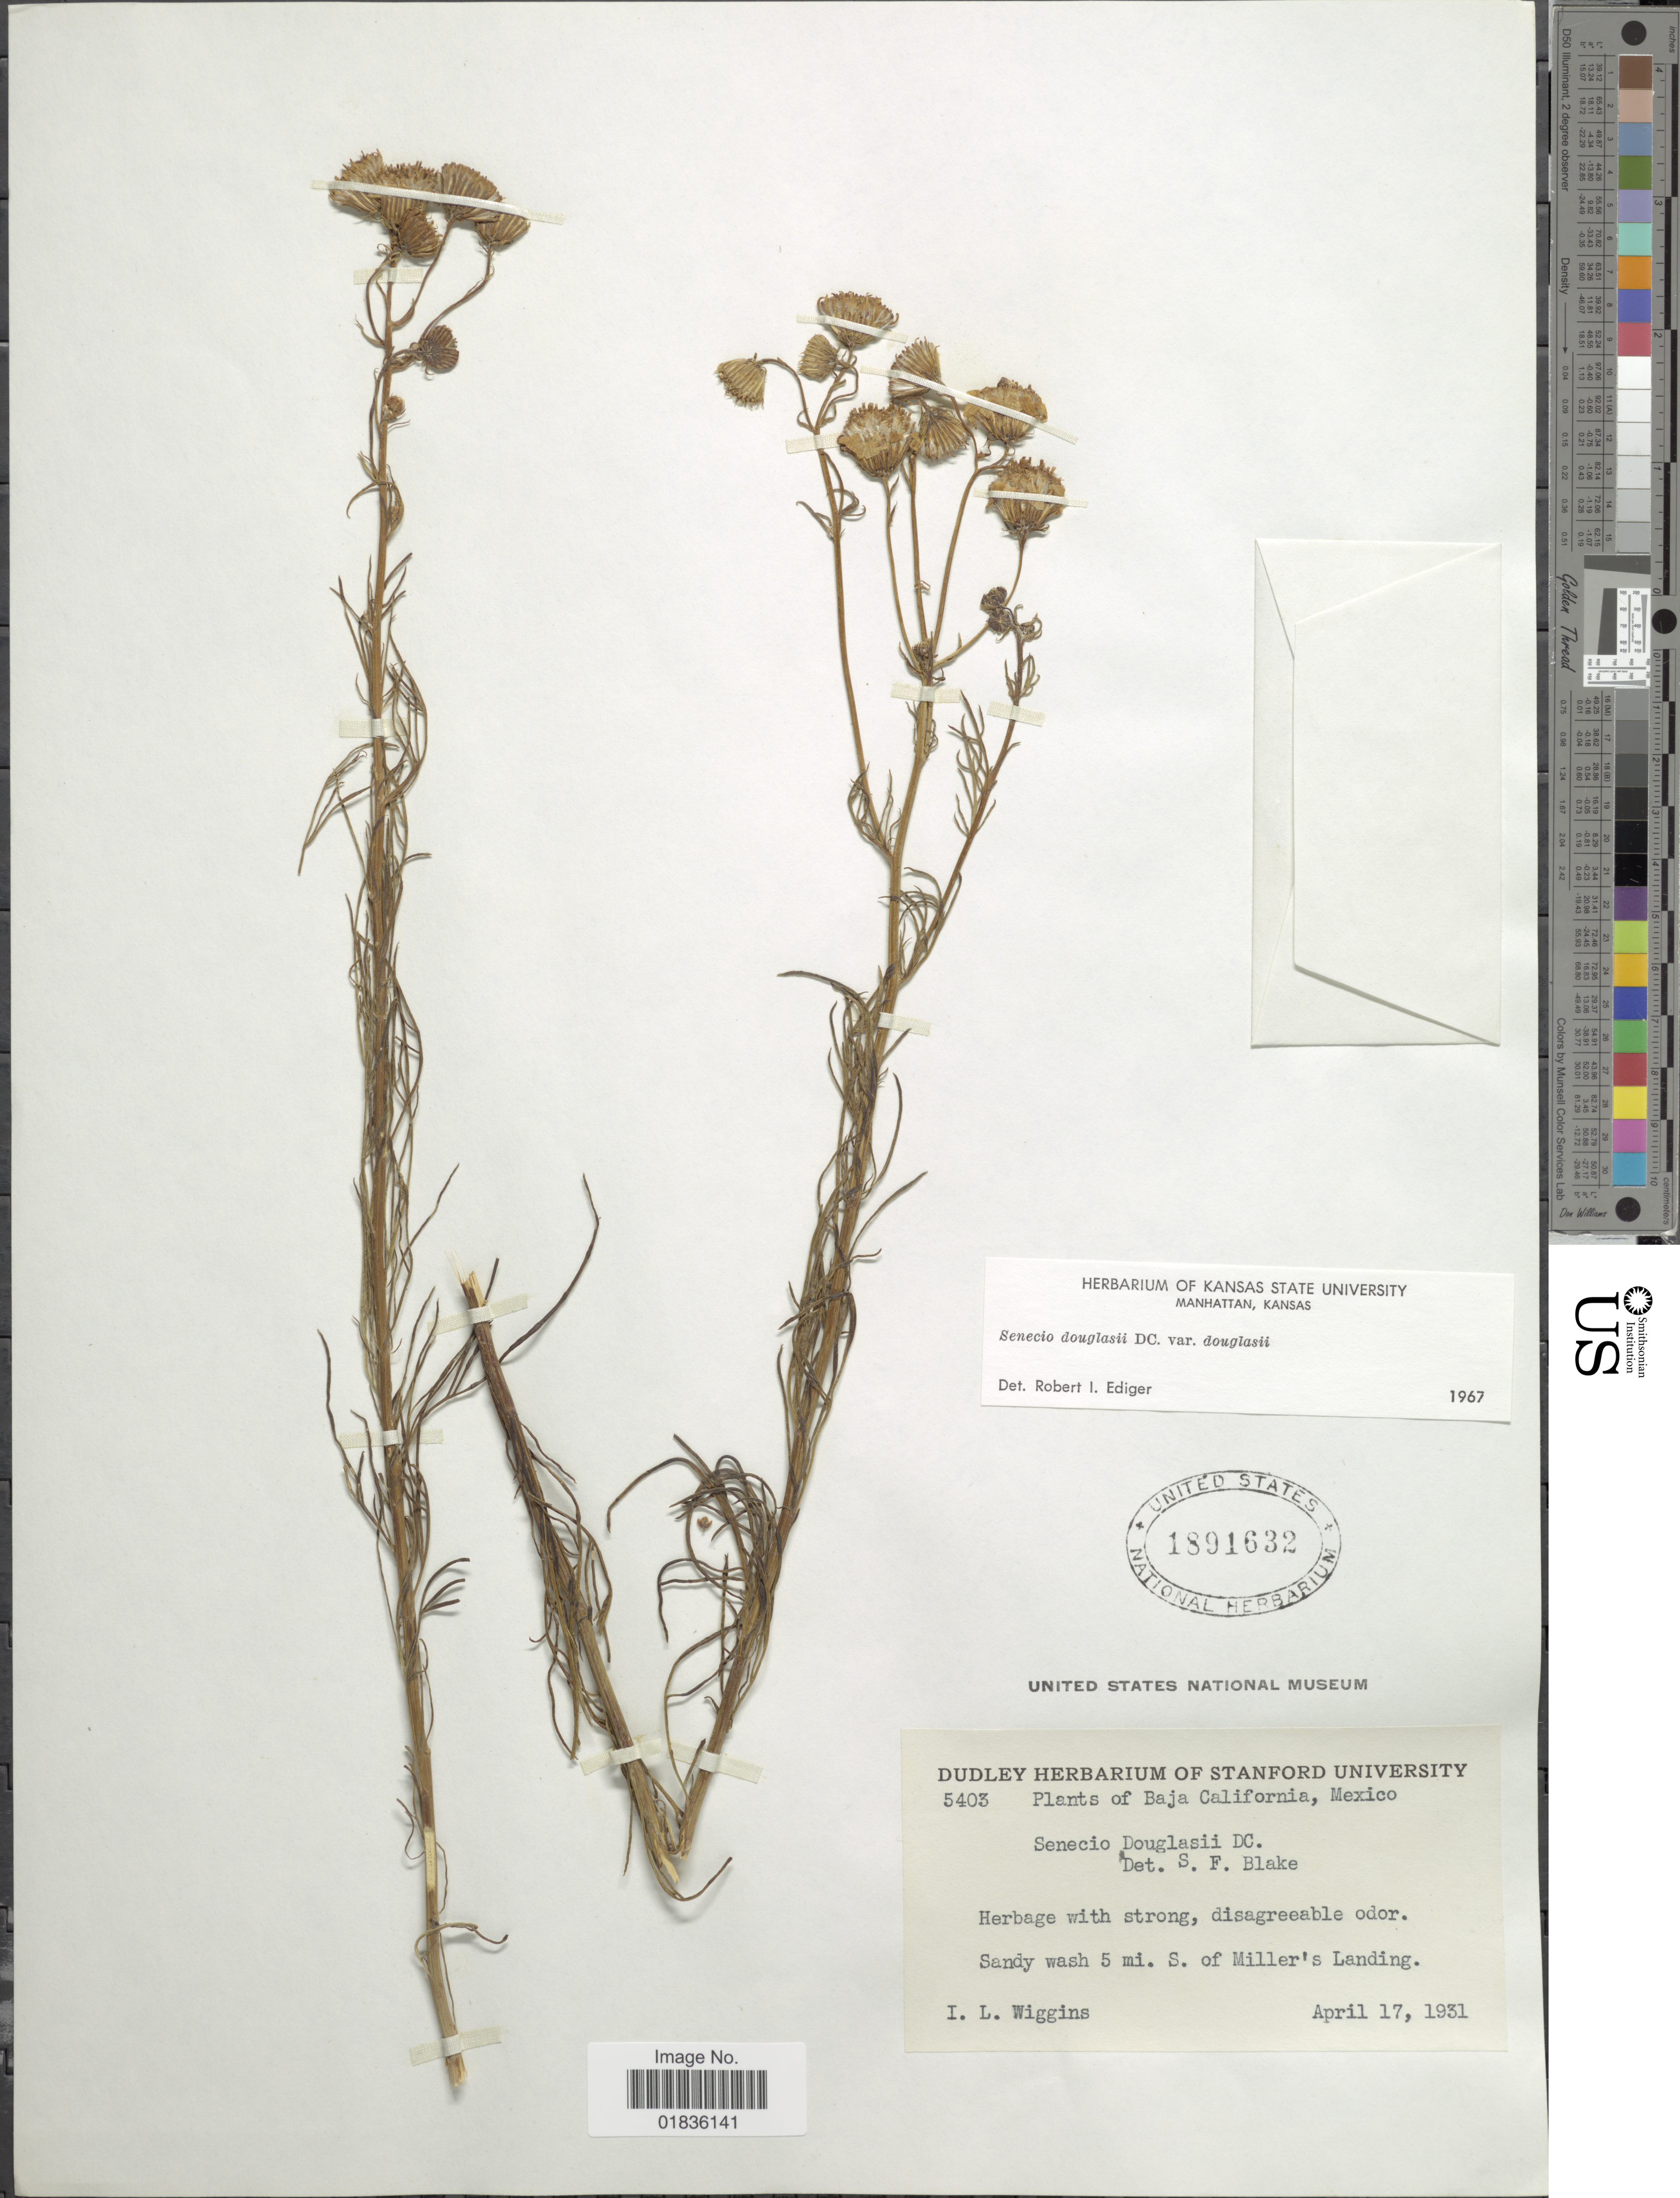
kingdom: Plantae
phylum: Tracheophyta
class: Magnoliopsida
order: Asterales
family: Asteraceae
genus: Senecio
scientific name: Senecio flaccidus var. douglasii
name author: (DC.) B.L. Turner & T.M. Barkley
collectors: I. L. Wiggins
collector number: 5403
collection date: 1931-04-17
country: Mexico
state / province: Baja California Norte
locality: Sandy wash 5 mi. S. of Miller's Landing.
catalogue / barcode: US 1891632